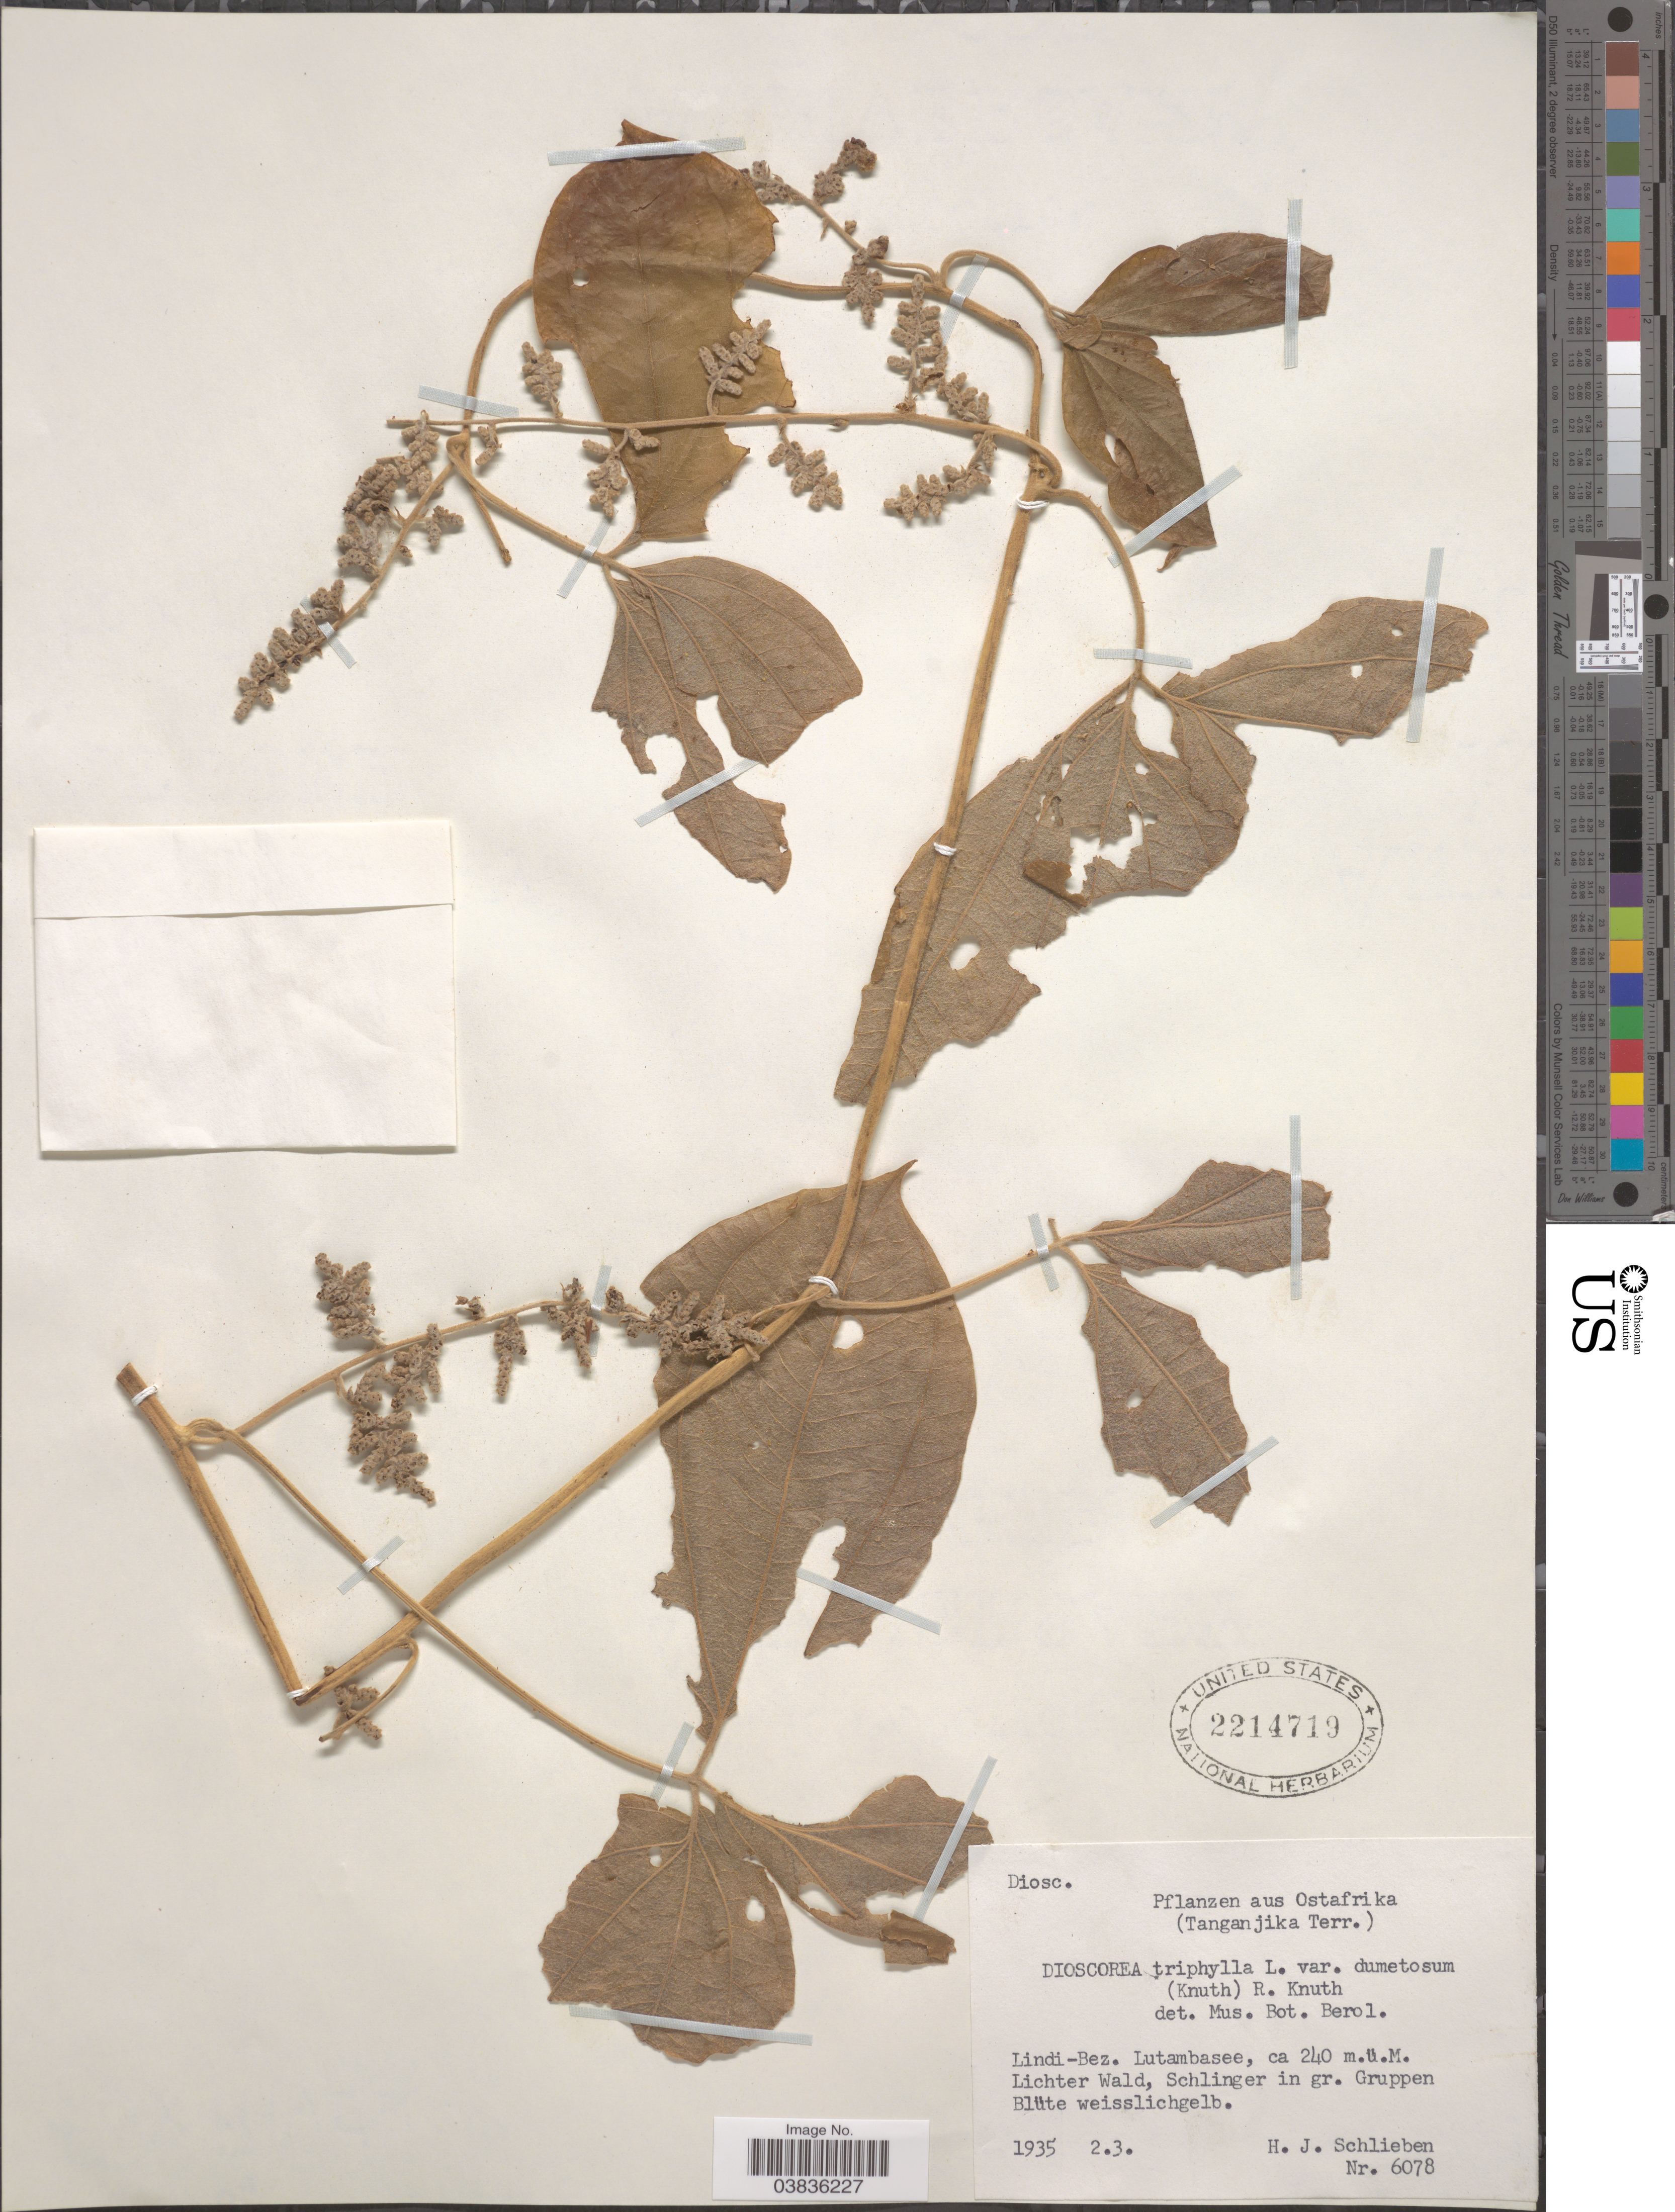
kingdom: Plantae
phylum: Tracheophyta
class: Liliopsida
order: Dioscoreales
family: Dioscoreaceae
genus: Dioscorea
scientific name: Dioscorea dumetorum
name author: (Kunth) Pax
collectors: H. J. Schlieben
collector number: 6078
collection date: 1935-03-02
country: Tanzania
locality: Ostafrika (Tanganjika Terr.). Lindi-Bez. Lutambasee.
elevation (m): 240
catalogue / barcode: US 2214719